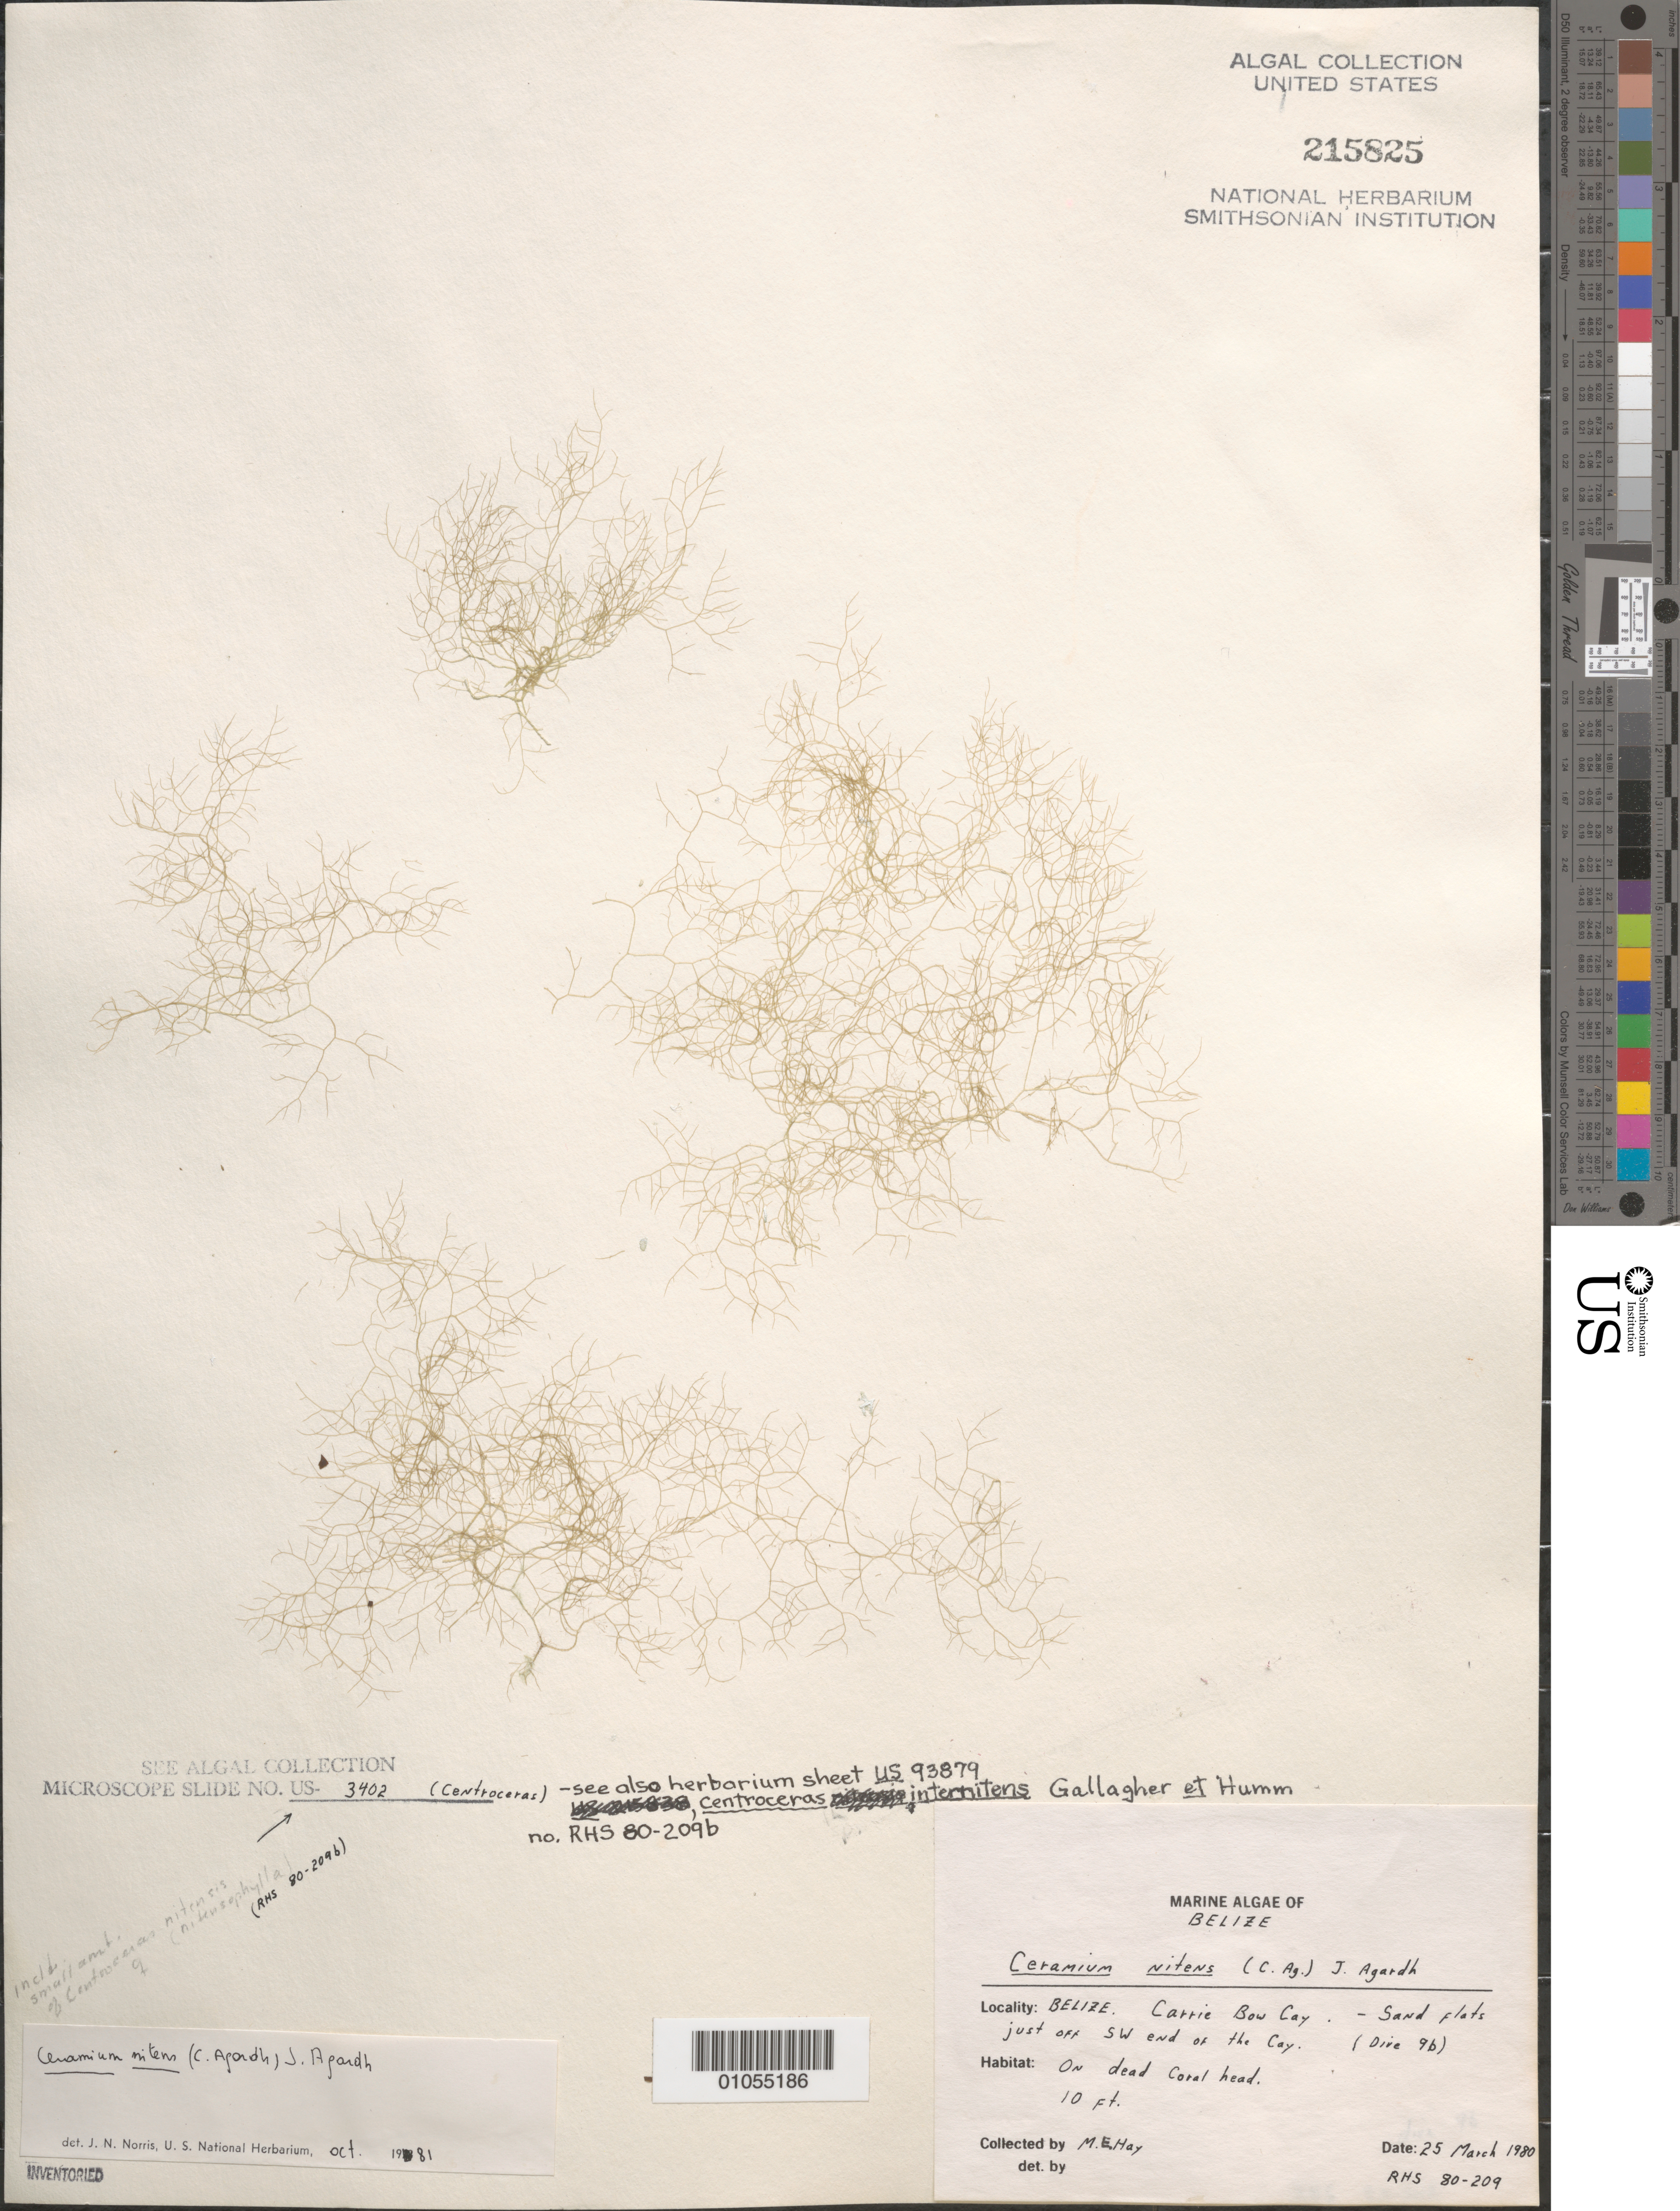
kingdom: Plantae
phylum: Rhodophyta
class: Florideophyceae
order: Ceramiales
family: Ceramiaceae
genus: Ceramium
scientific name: Ceramium nitens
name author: (C. Agardh) J. Agardh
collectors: M. E. Hay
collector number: RHS 80-209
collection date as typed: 25 Mar 1980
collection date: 1980-03-25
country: Belize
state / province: Stann Creek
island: Carrie Bow Cay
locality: Off southwest side (end) of cay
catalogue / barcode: US 215825